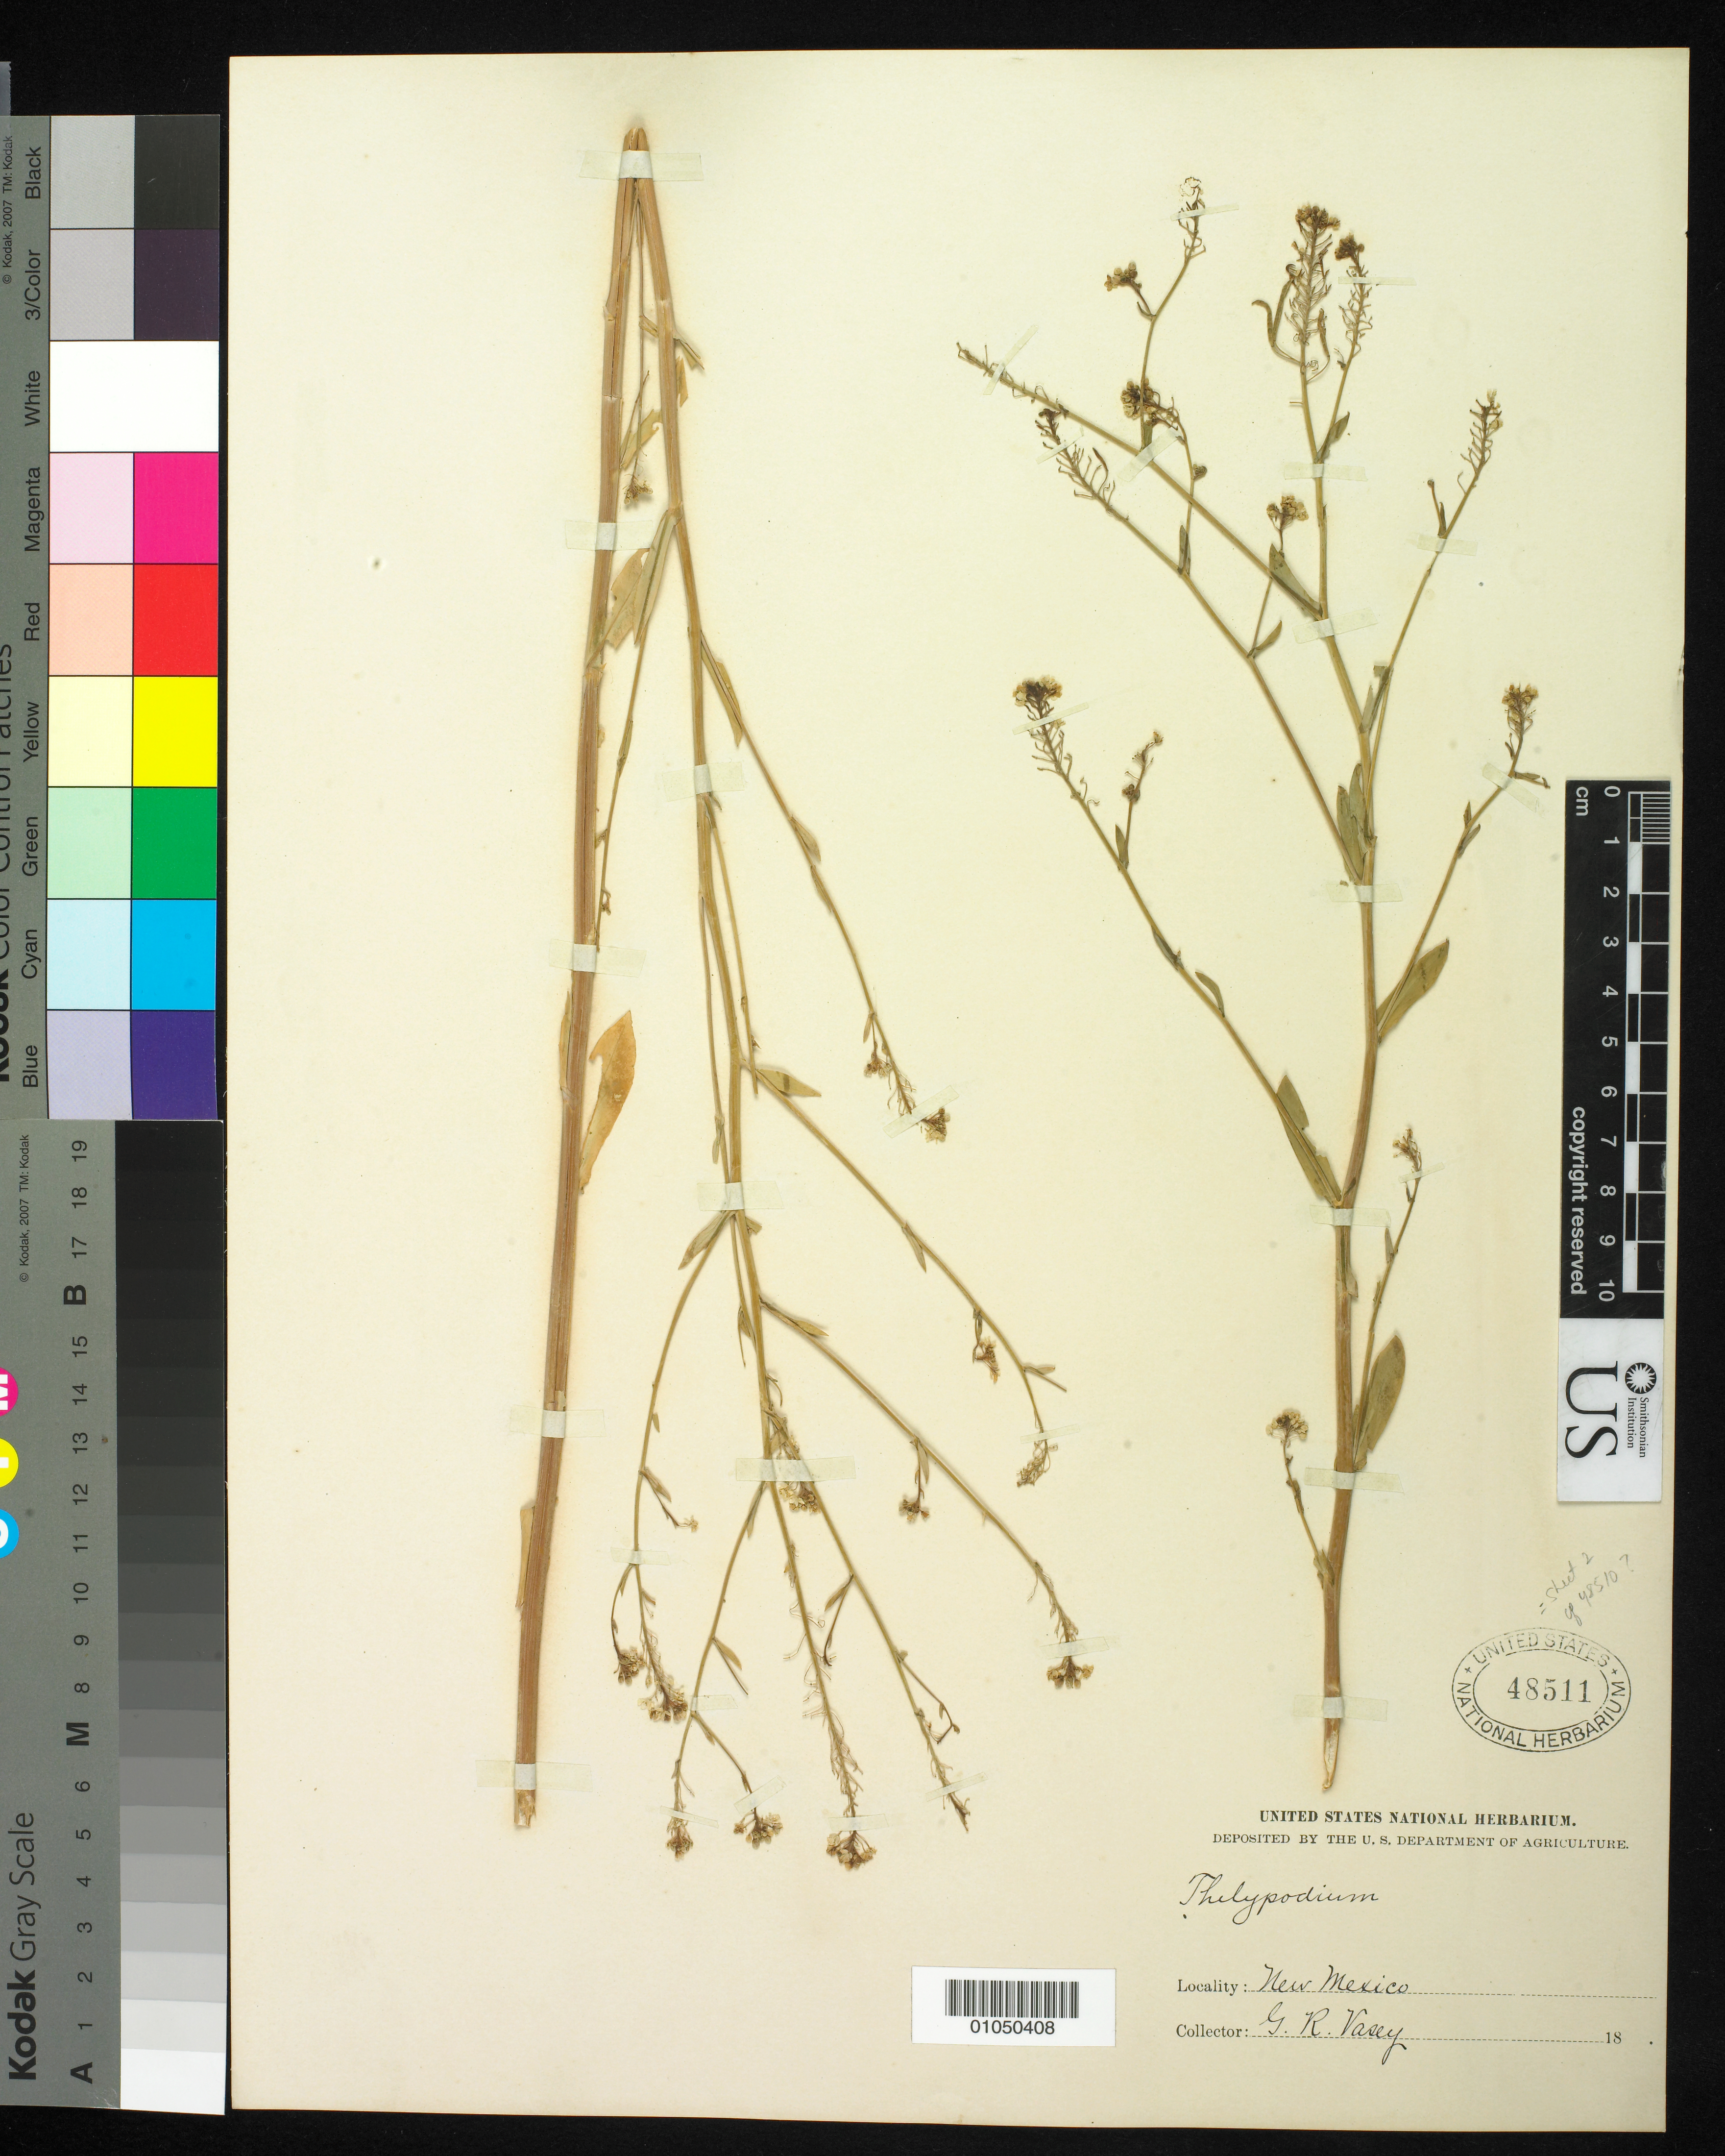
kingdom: Plantae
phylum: Tracheophyta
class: Magnoliopsida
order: Brassicales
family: Brassicaceae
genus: Sisymbrium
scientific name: Sisymbrium vaseyi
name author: S. Watson ex B.L. Rob.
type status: Isotype; Syntype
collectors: G. R. Vasey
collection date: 1881-07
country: United States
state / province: New Mexico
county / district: San Miguel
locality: Mts. west of Las Vegas, N. Mexico.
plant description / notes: Specimen with incomplete label data; presumably sheet 2 of USNH 48510, although not so annotated.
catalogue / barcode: US 48511